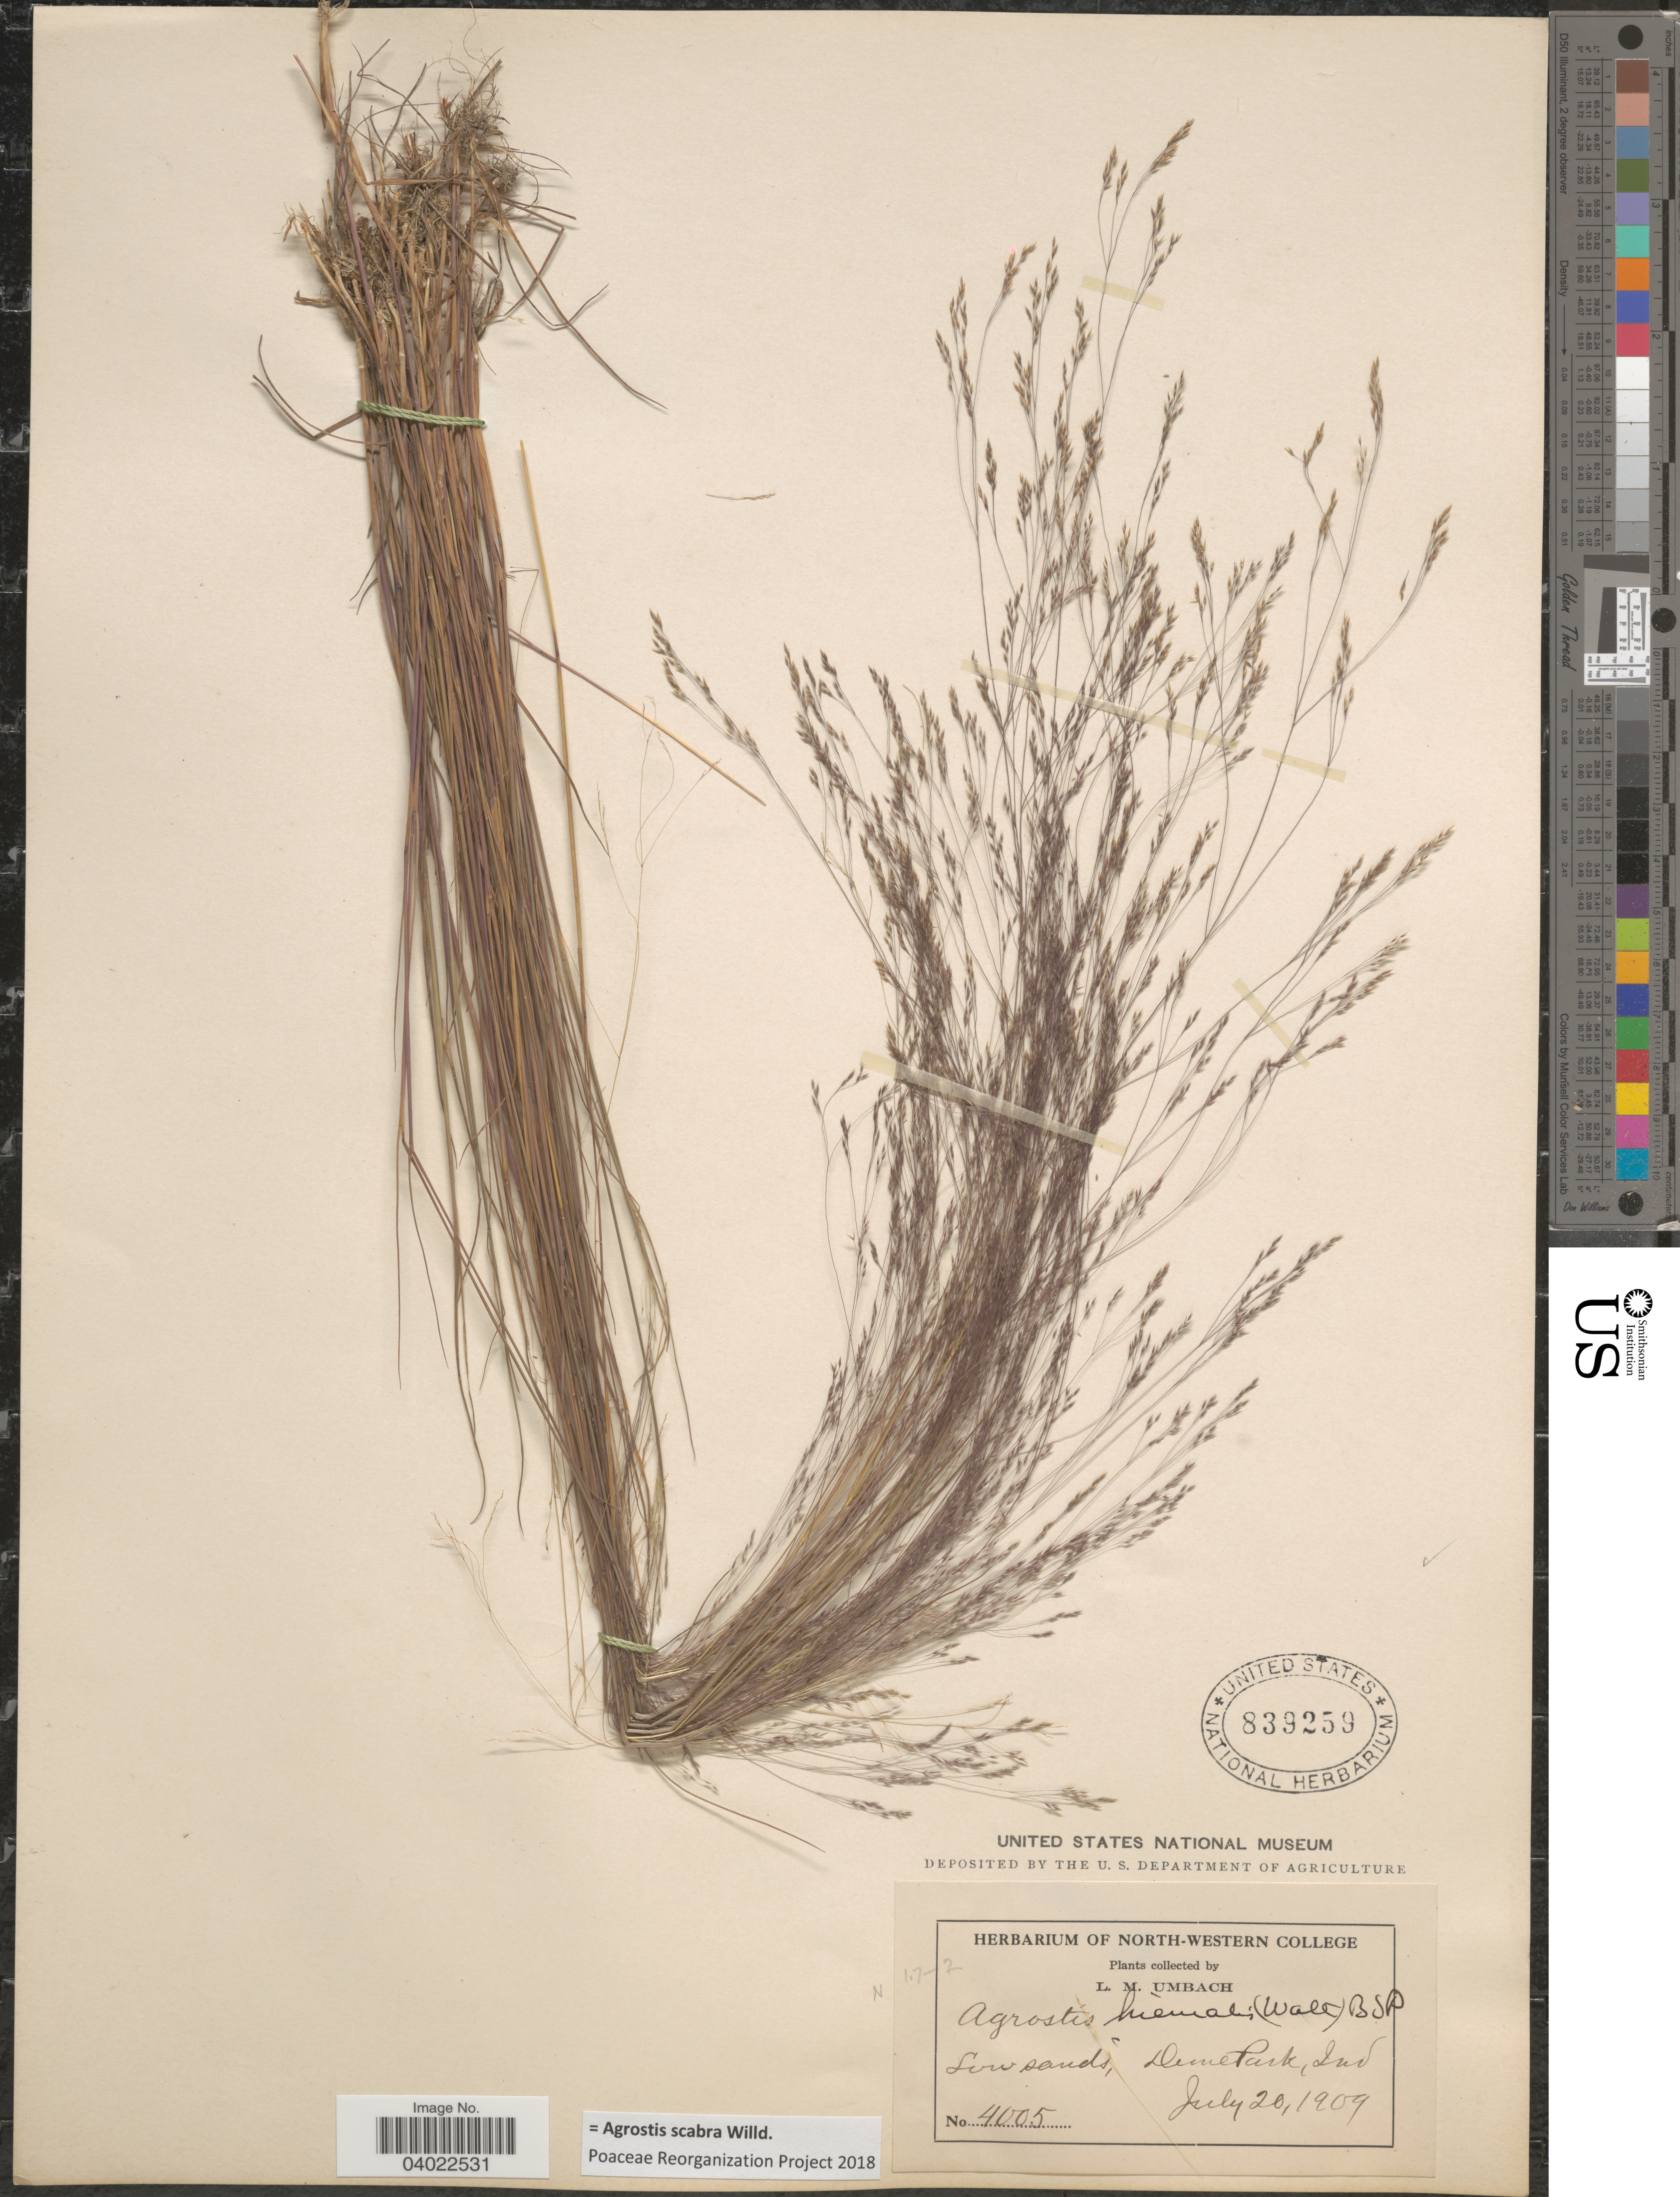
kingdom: Plantae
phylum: Tracheophyta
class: Liliopsida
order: Poales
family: Poaceae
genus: Agrostis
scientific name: Agrostis scabra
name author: Willd.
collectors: L. M. Umbach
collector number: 4005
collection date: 1909-07-20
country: United States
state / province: Indiana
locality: DunePark.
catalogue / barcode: US 839259